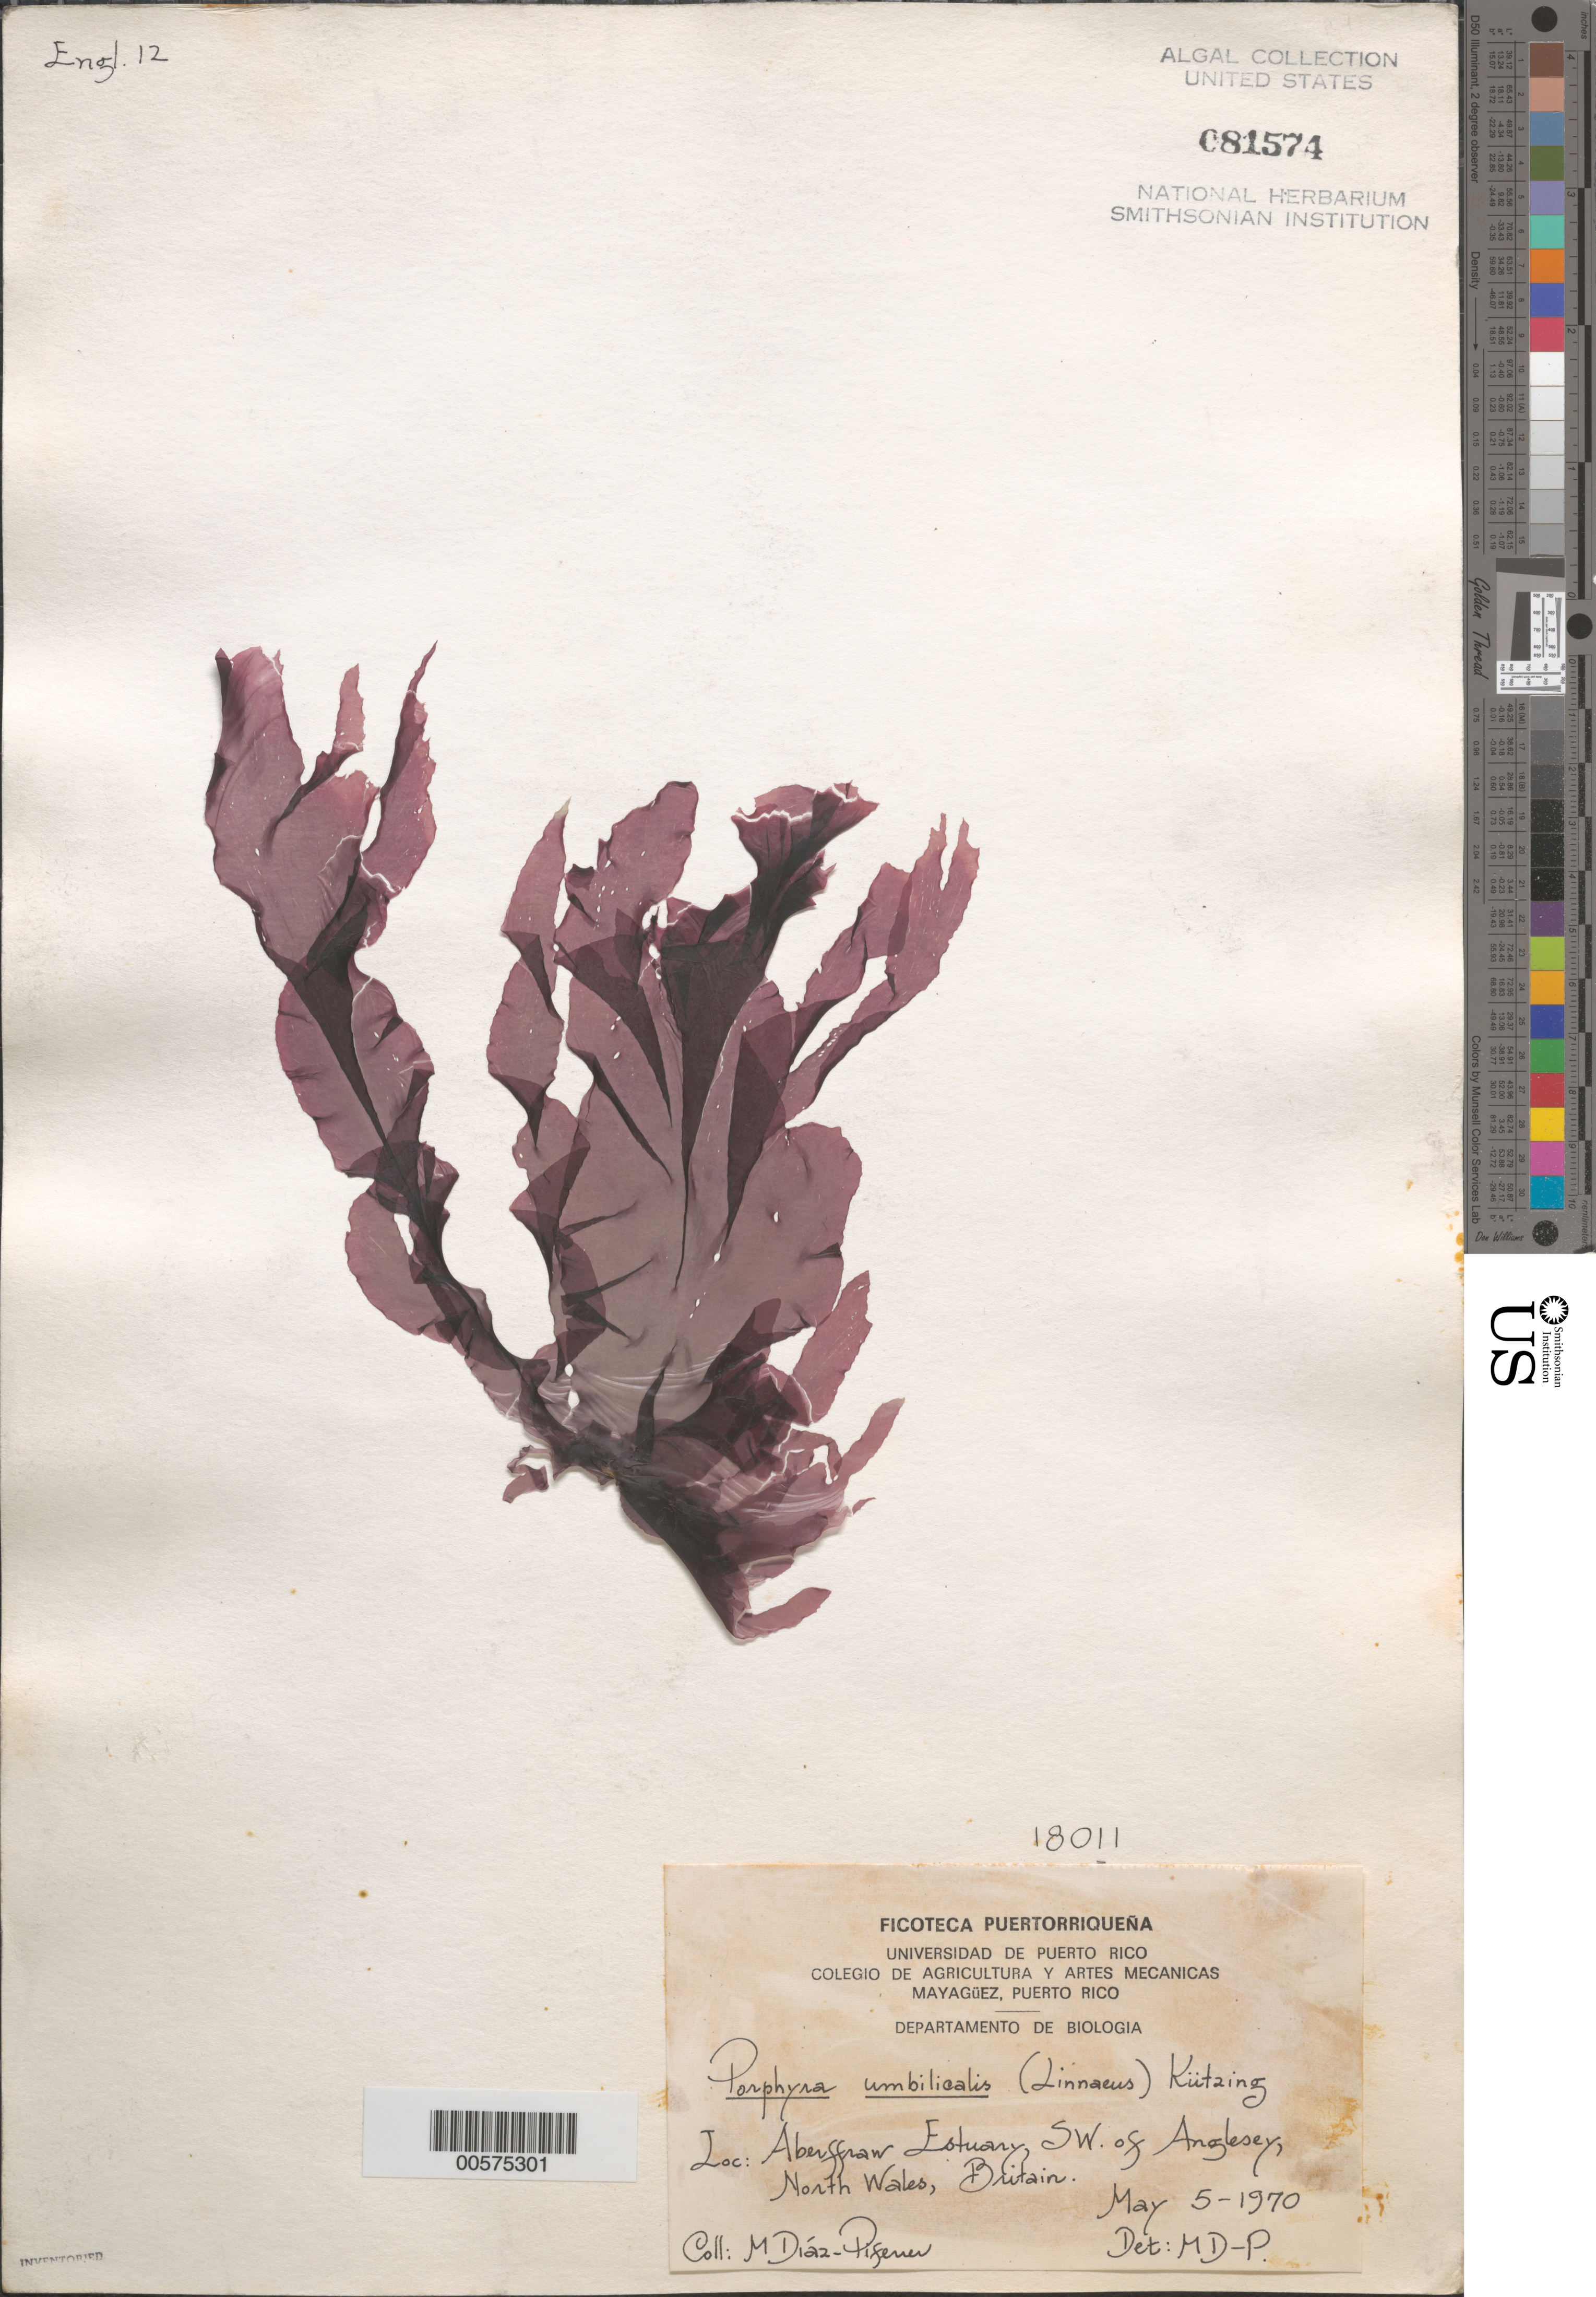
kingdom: Plantae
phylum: Rhodophyta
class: Bangiophyceae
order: Bangiales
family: Bangiaceae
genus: Porphyra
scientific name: Porphyra umbilicalis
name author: Kütz.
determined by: Diaz-Piferrer, M.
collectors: M. Diaz-Piferrer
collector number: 18011 & ENGL. 12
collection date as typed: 05 May 1970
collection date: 1970-05-05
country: United Kingdom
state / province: Wales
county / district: Gwynedd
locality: Aberffraw Estuary, southwest of Anglesey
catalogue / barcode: US 81574